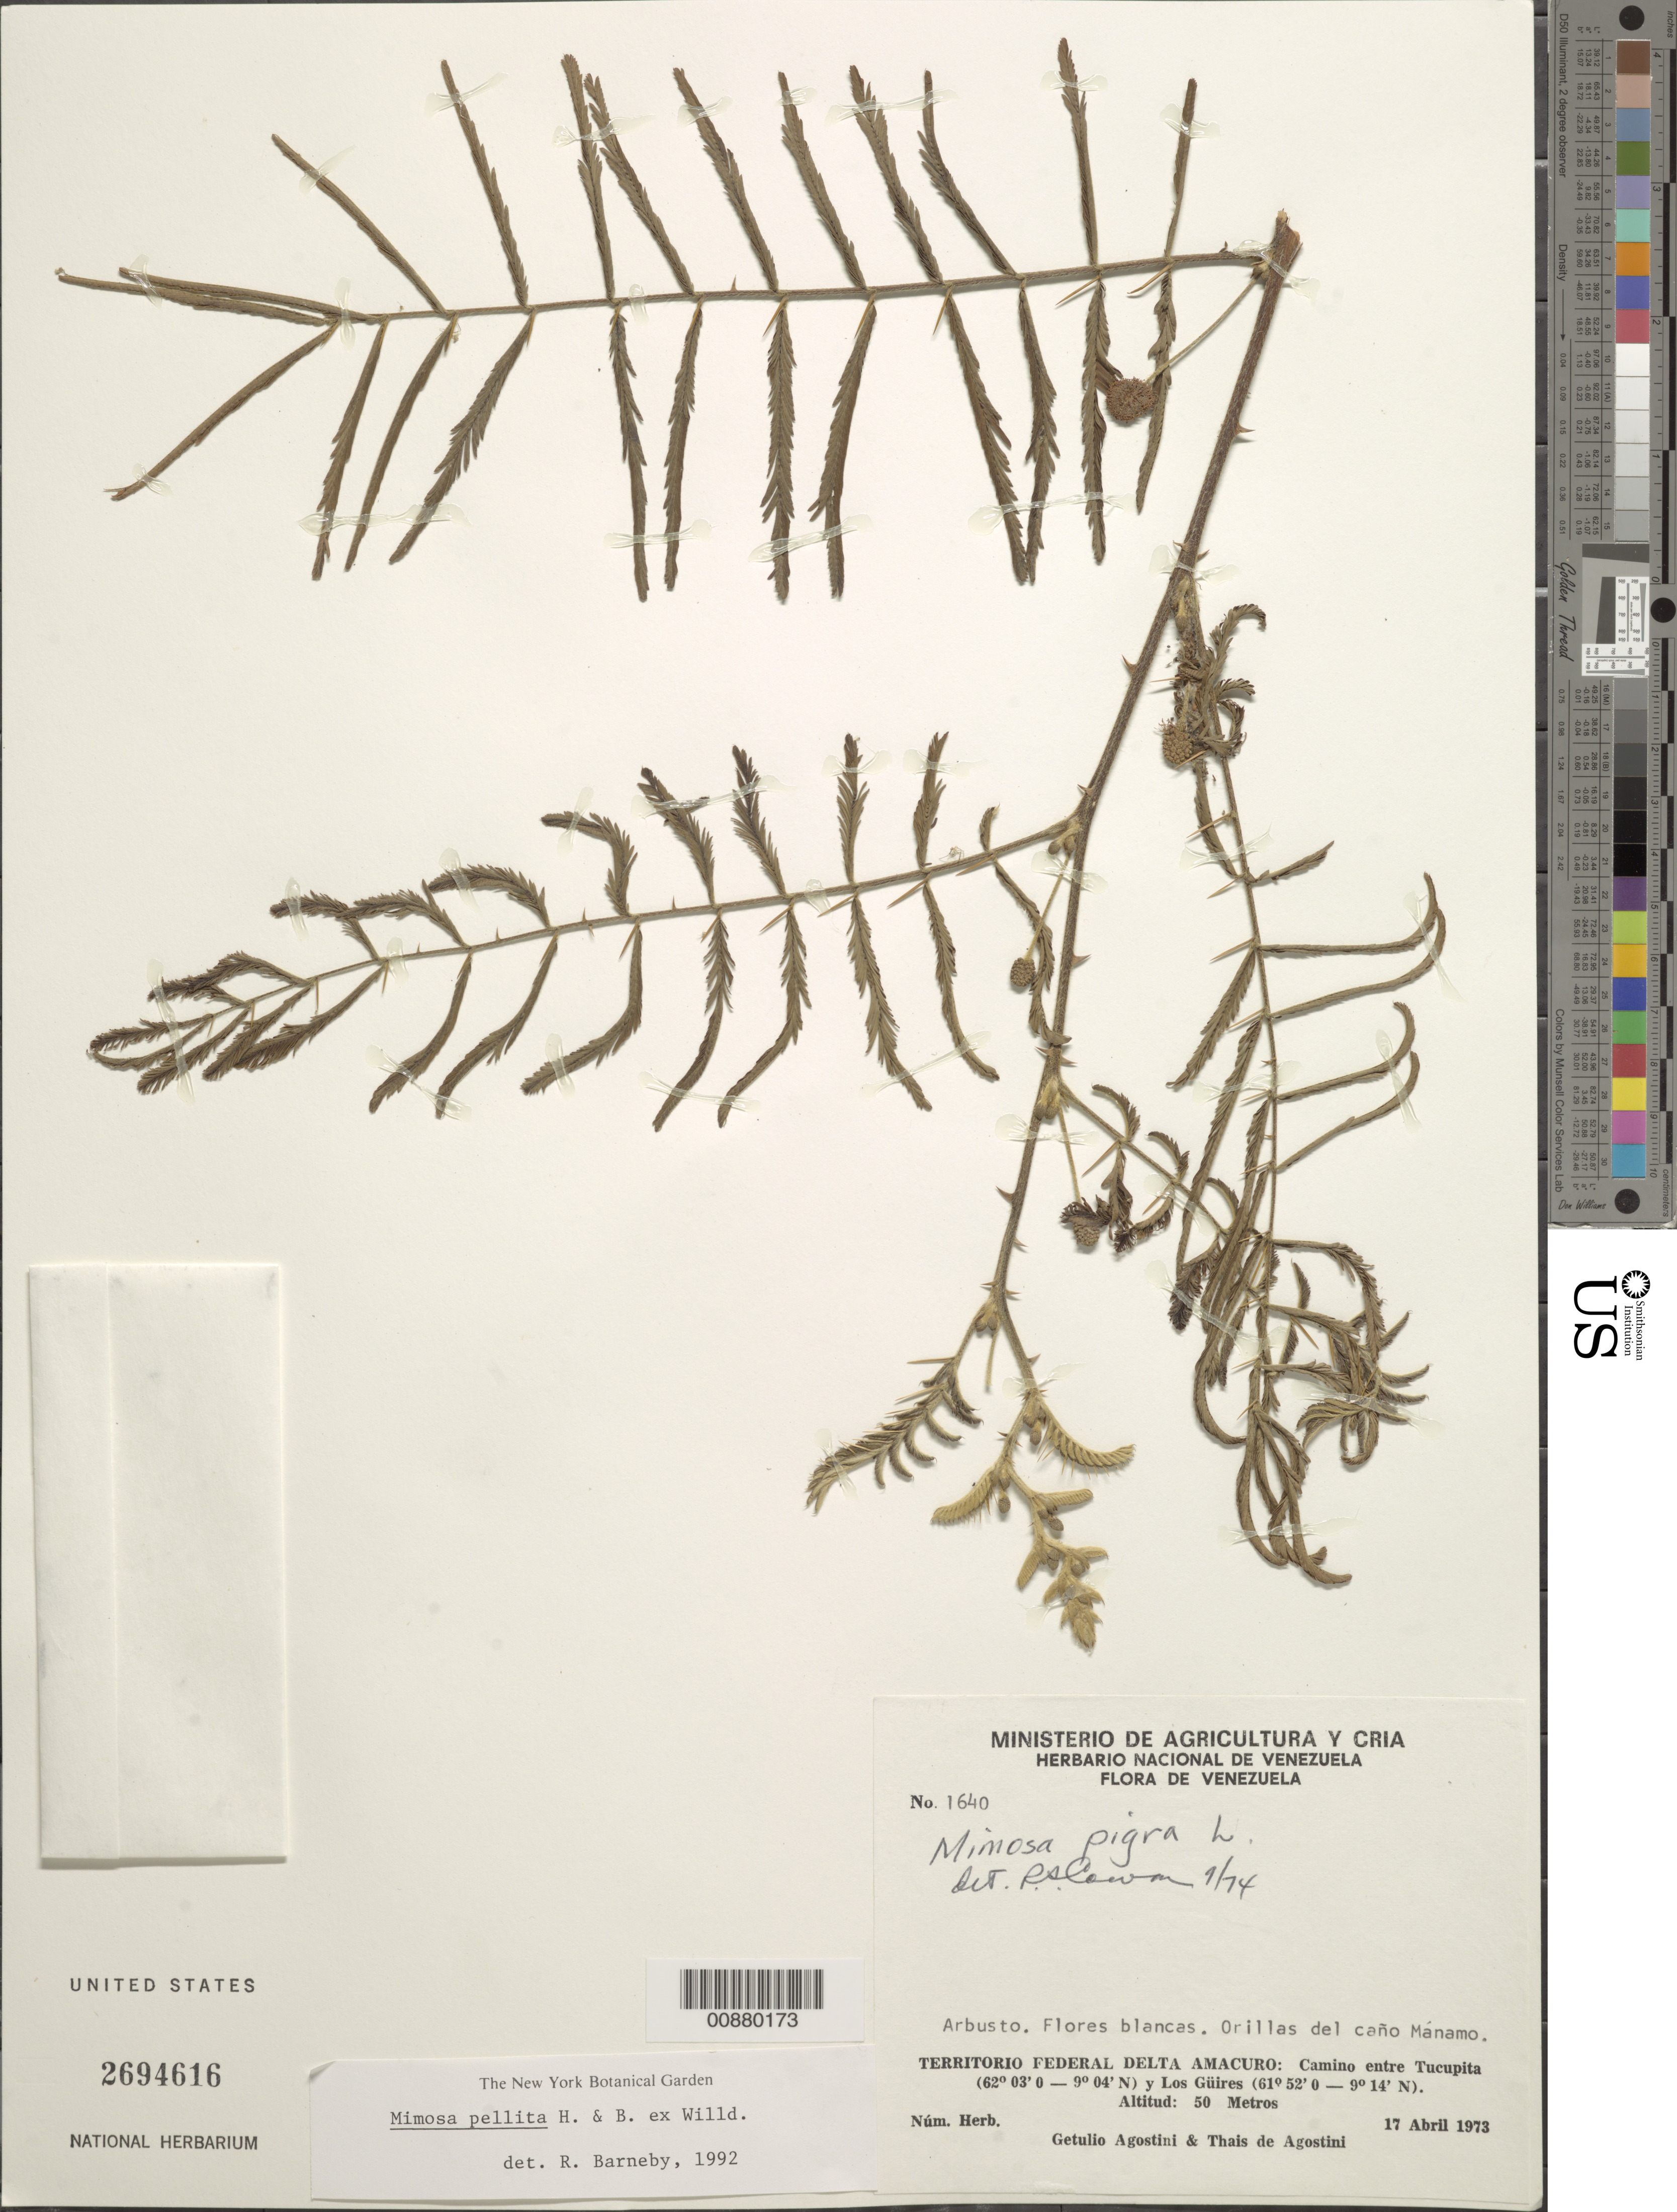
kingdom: Plantae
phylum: Tracheophyta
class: Magnoliopsida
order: Fabales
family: Fabaceae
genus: Mimosa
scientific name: Mimosa pellita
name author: Humb. & Bonpl. ex Willd.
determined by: Barneby, Rupert C., (NY)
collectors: G. Agostini & T. Agostini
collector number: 1640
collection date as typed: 17-Apr-73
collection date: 1973-04-17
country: Venezuela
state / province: Delta Amacuro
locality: Caño Manamo; camino entre Tucupita y Los Guires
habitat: Orillas del cano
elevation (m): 50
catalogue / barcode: US 2694616